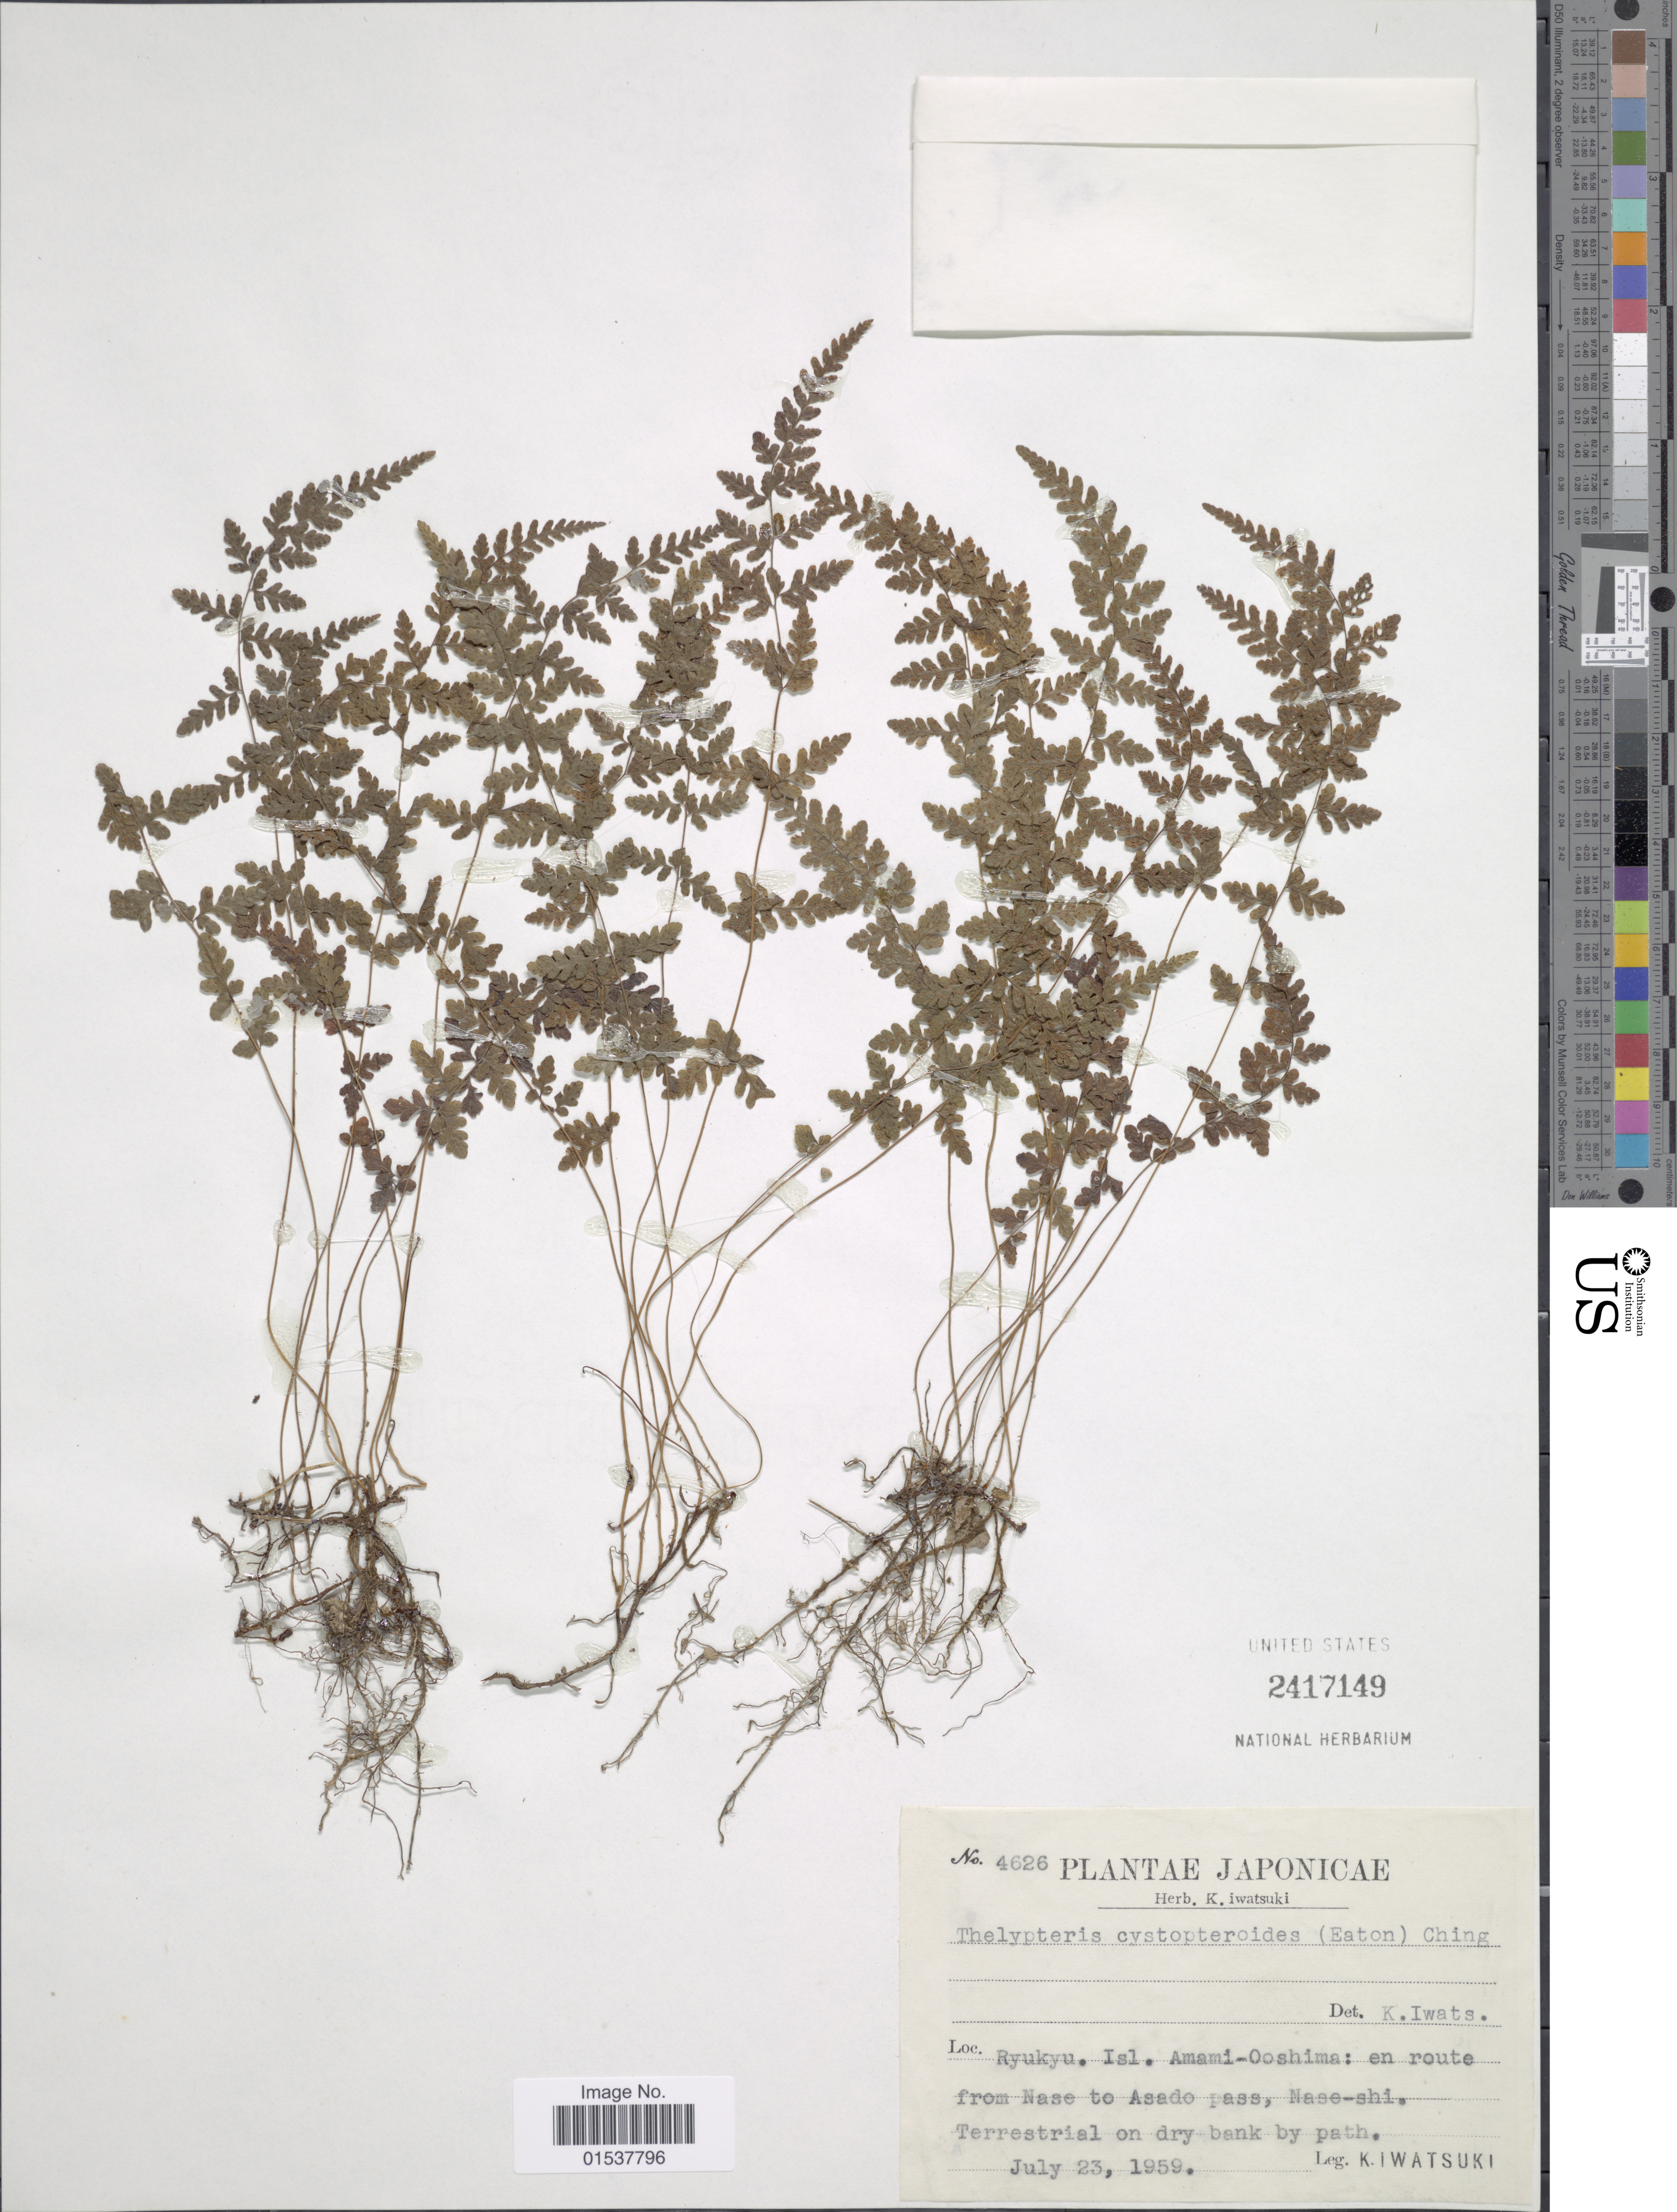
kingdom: Plantae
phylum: Tracheophyta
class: Polypodiopsida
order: Polypodiales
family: Thelypteridaceae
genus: Parathelypteris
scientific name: Parathelypteris cystoperoides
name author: (D.C. Eaton) Ching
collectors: K. Iwatsuki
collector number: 4626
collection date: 1959-07-23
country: Japan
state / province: Okinawa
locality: Japonicae, Ryukyu. Isl. Amami-Ooshima: en route from Nase to Asado pass, Nase-shi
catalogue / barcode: US 2417149